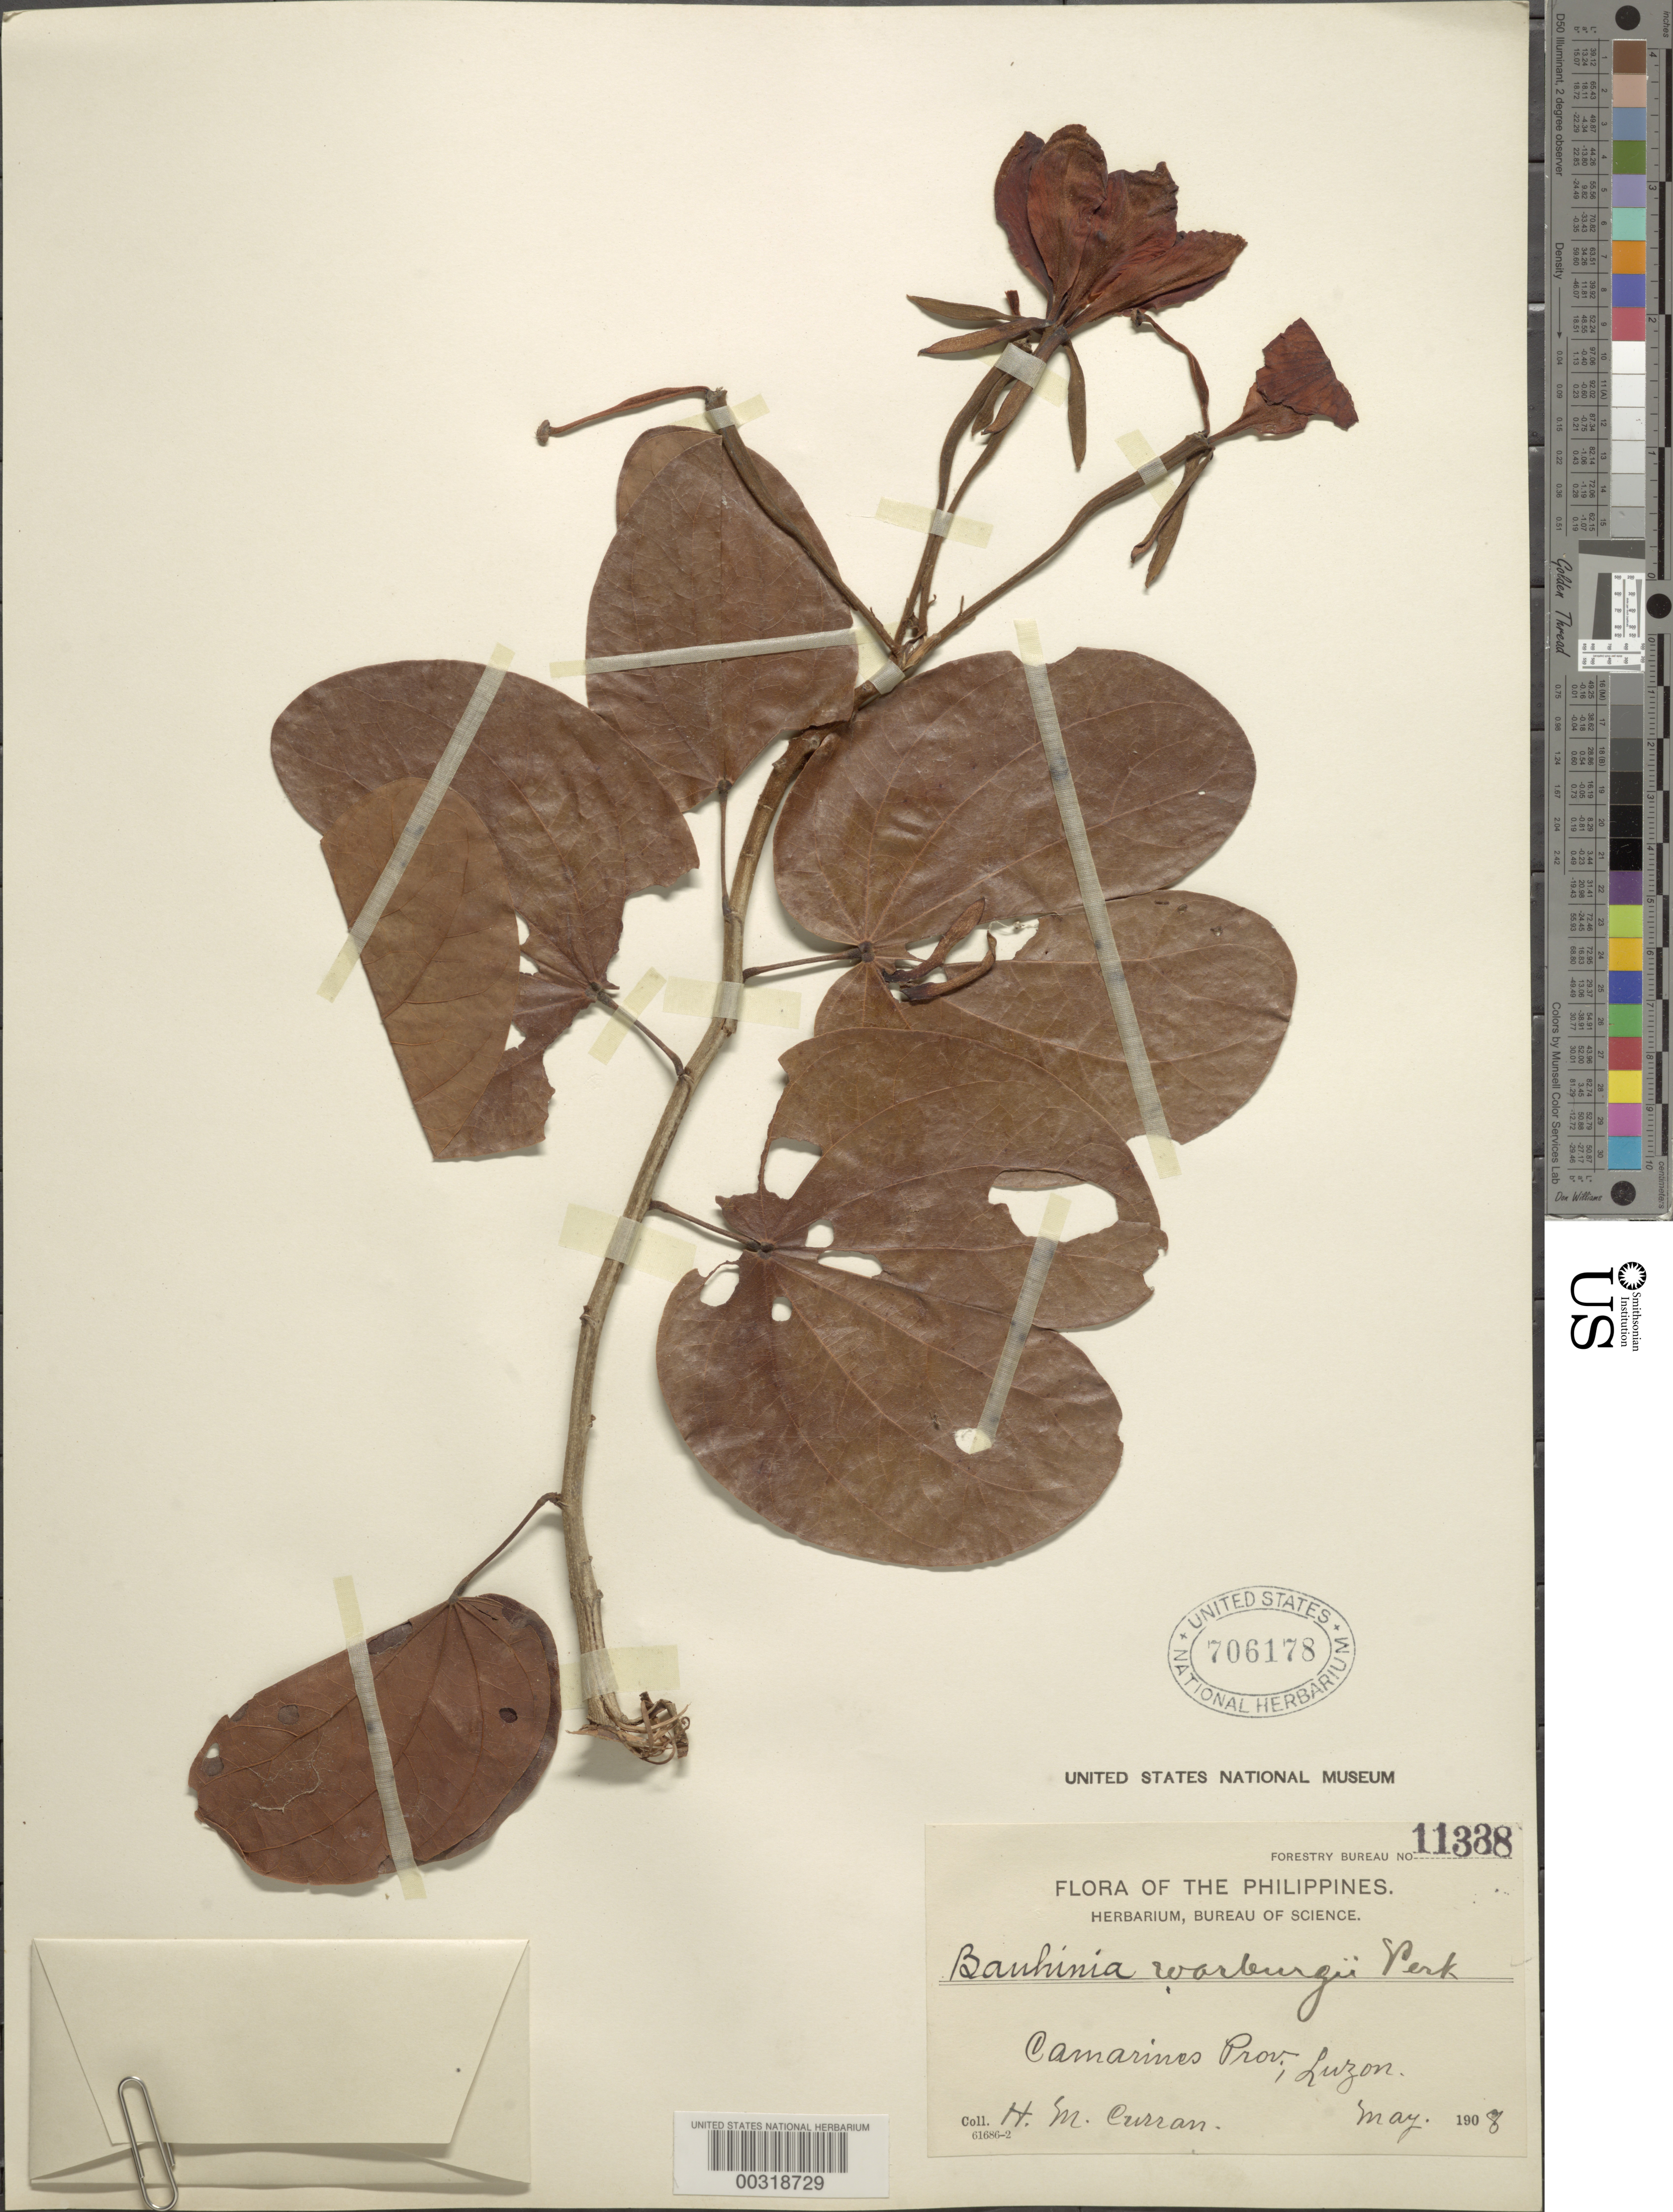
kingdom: Plantae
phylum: Tracheophyta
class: Magnoliopsida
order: Fabales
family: Fabaceae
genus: Phanera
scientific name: Phanera lingua var. lingua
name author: (DC.) Miq.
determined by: U.S. National Herbarium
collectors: H. M. Curran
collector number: Forestry Bureau No. 11338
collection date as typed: May 1908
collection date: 1908-05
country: Philippines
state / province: Bicol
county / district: Camarines Norte / Camarines Sur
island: Luzon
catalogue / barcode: US 706178